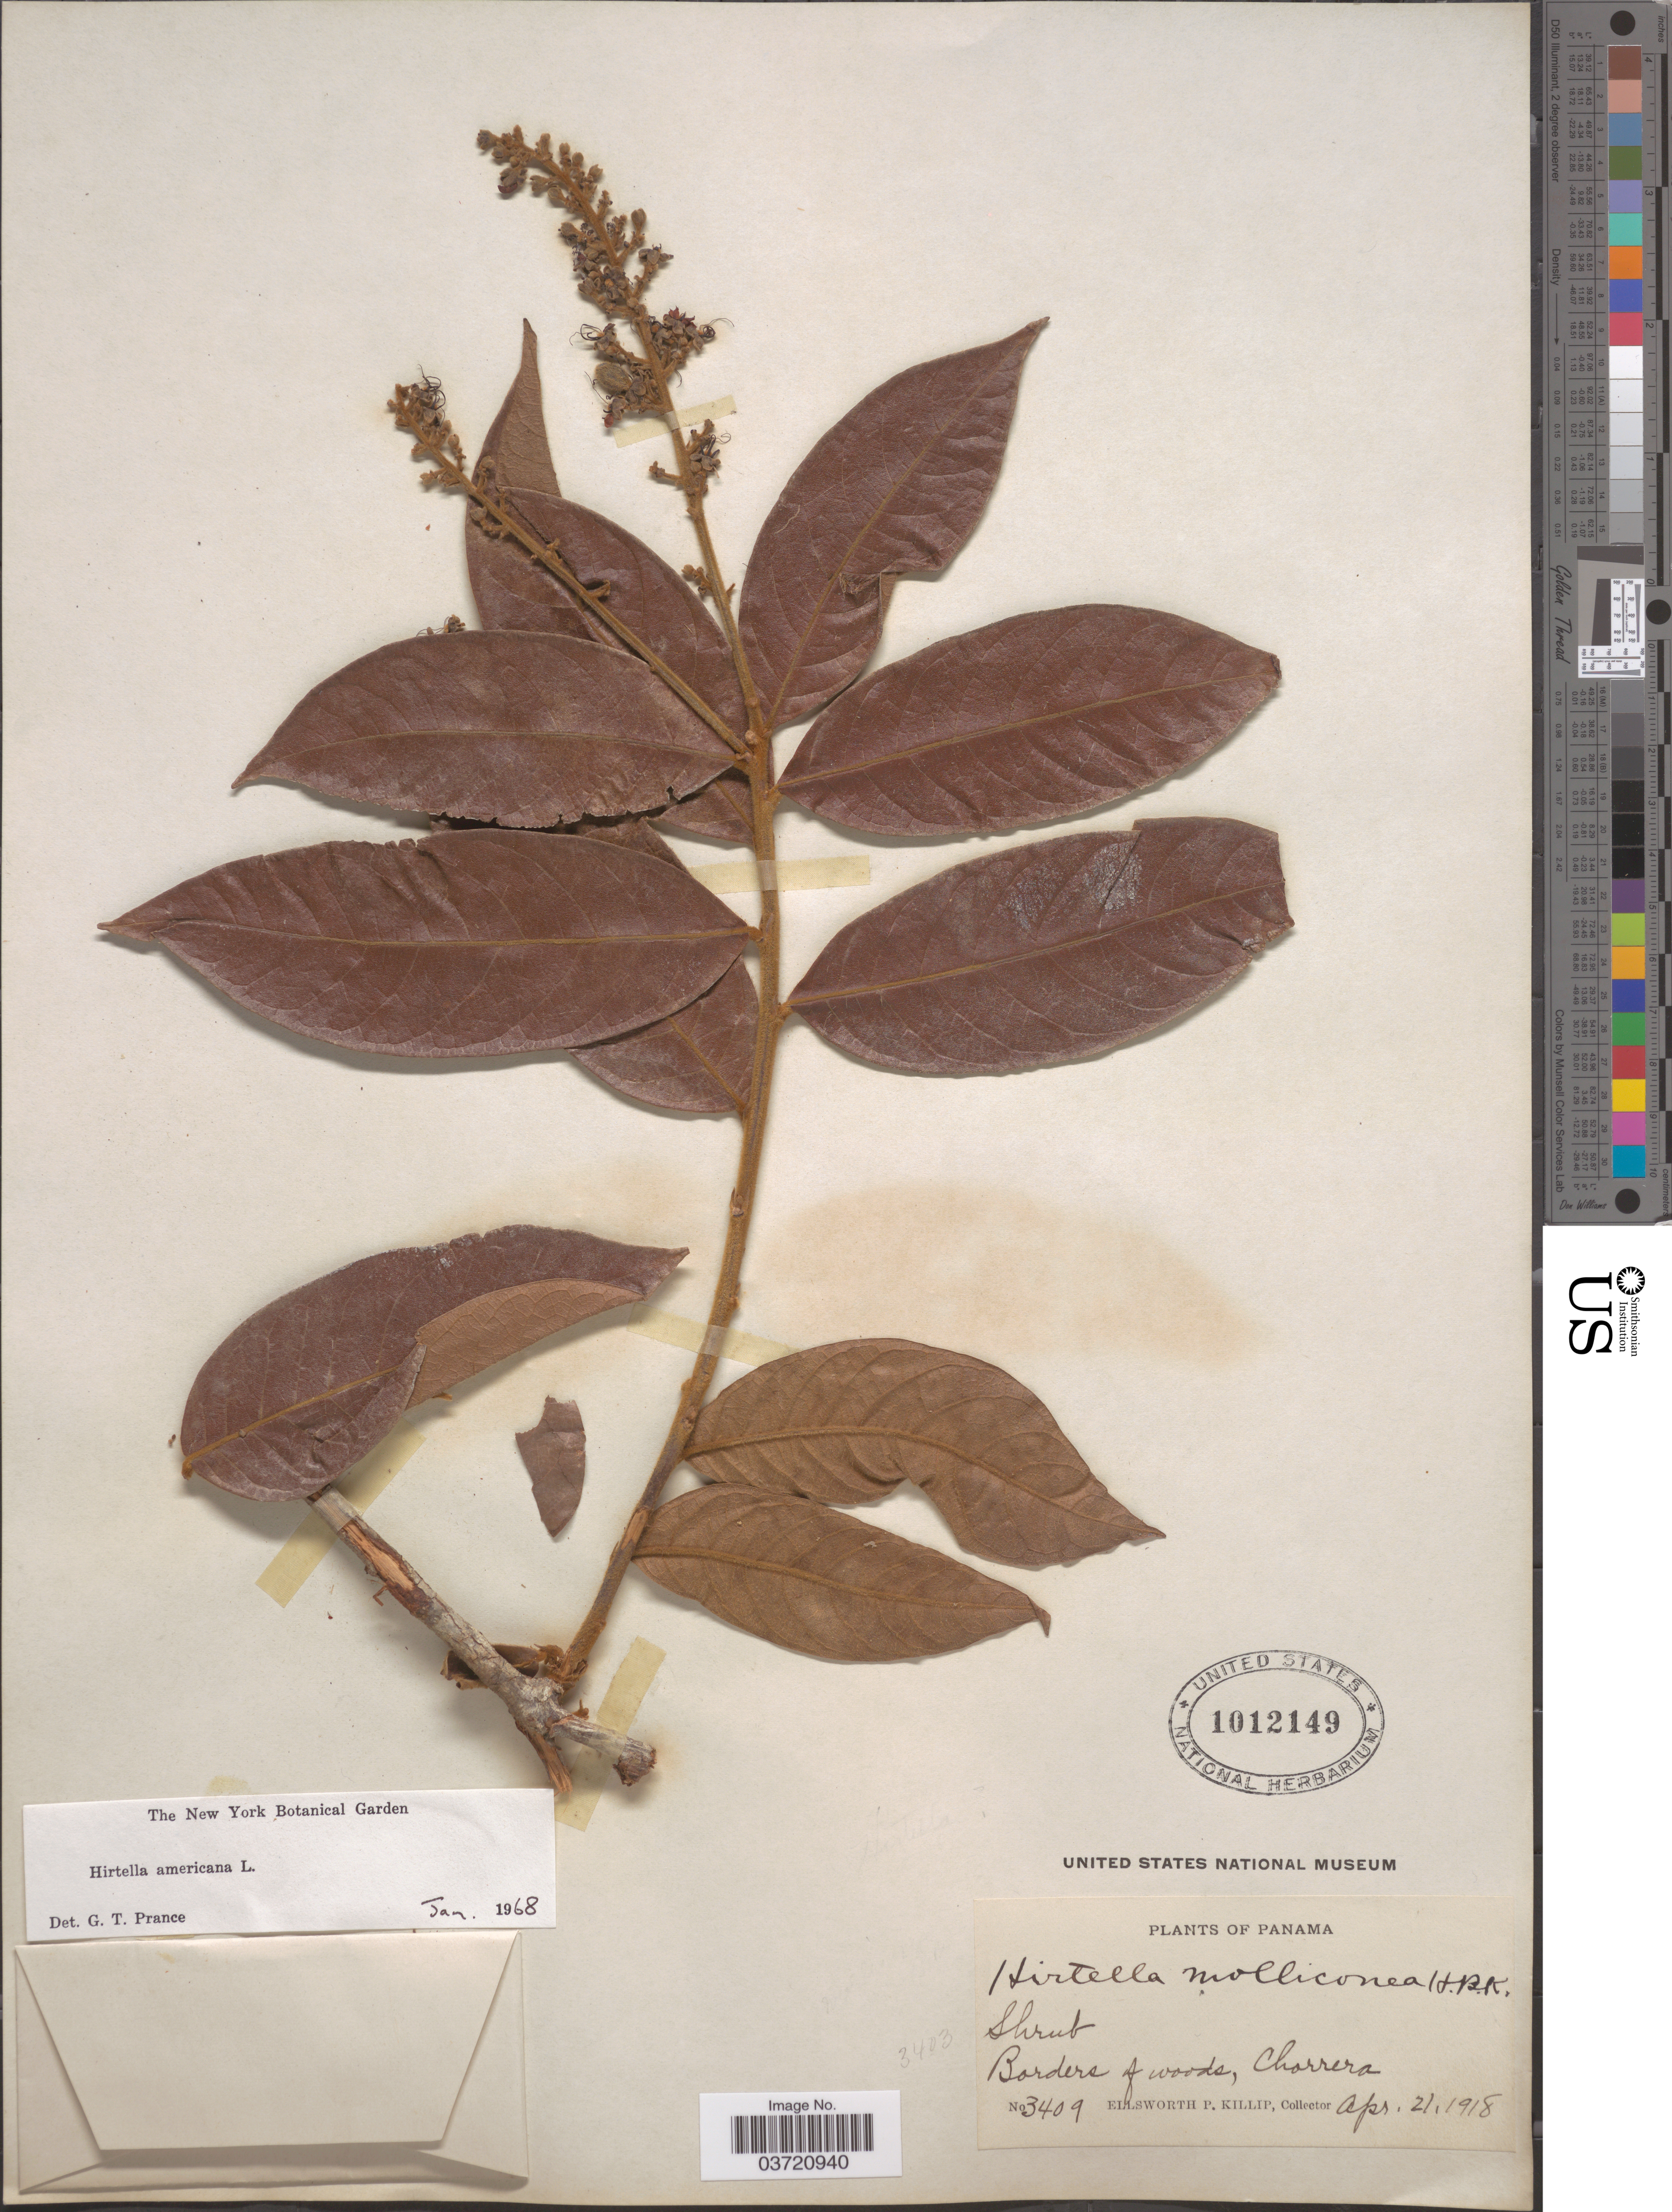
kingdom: Plantae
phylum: Tracheophyta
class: Magnoliopsida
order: Malpighiales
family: Chrysobalanaceae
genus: Hirtella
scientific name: Hirtella americana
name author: L.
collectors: E. P. Killip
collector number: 3409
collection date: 1918-04-21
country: Panama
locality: Borders of woods, Chorrera.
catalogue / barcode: US 1012149